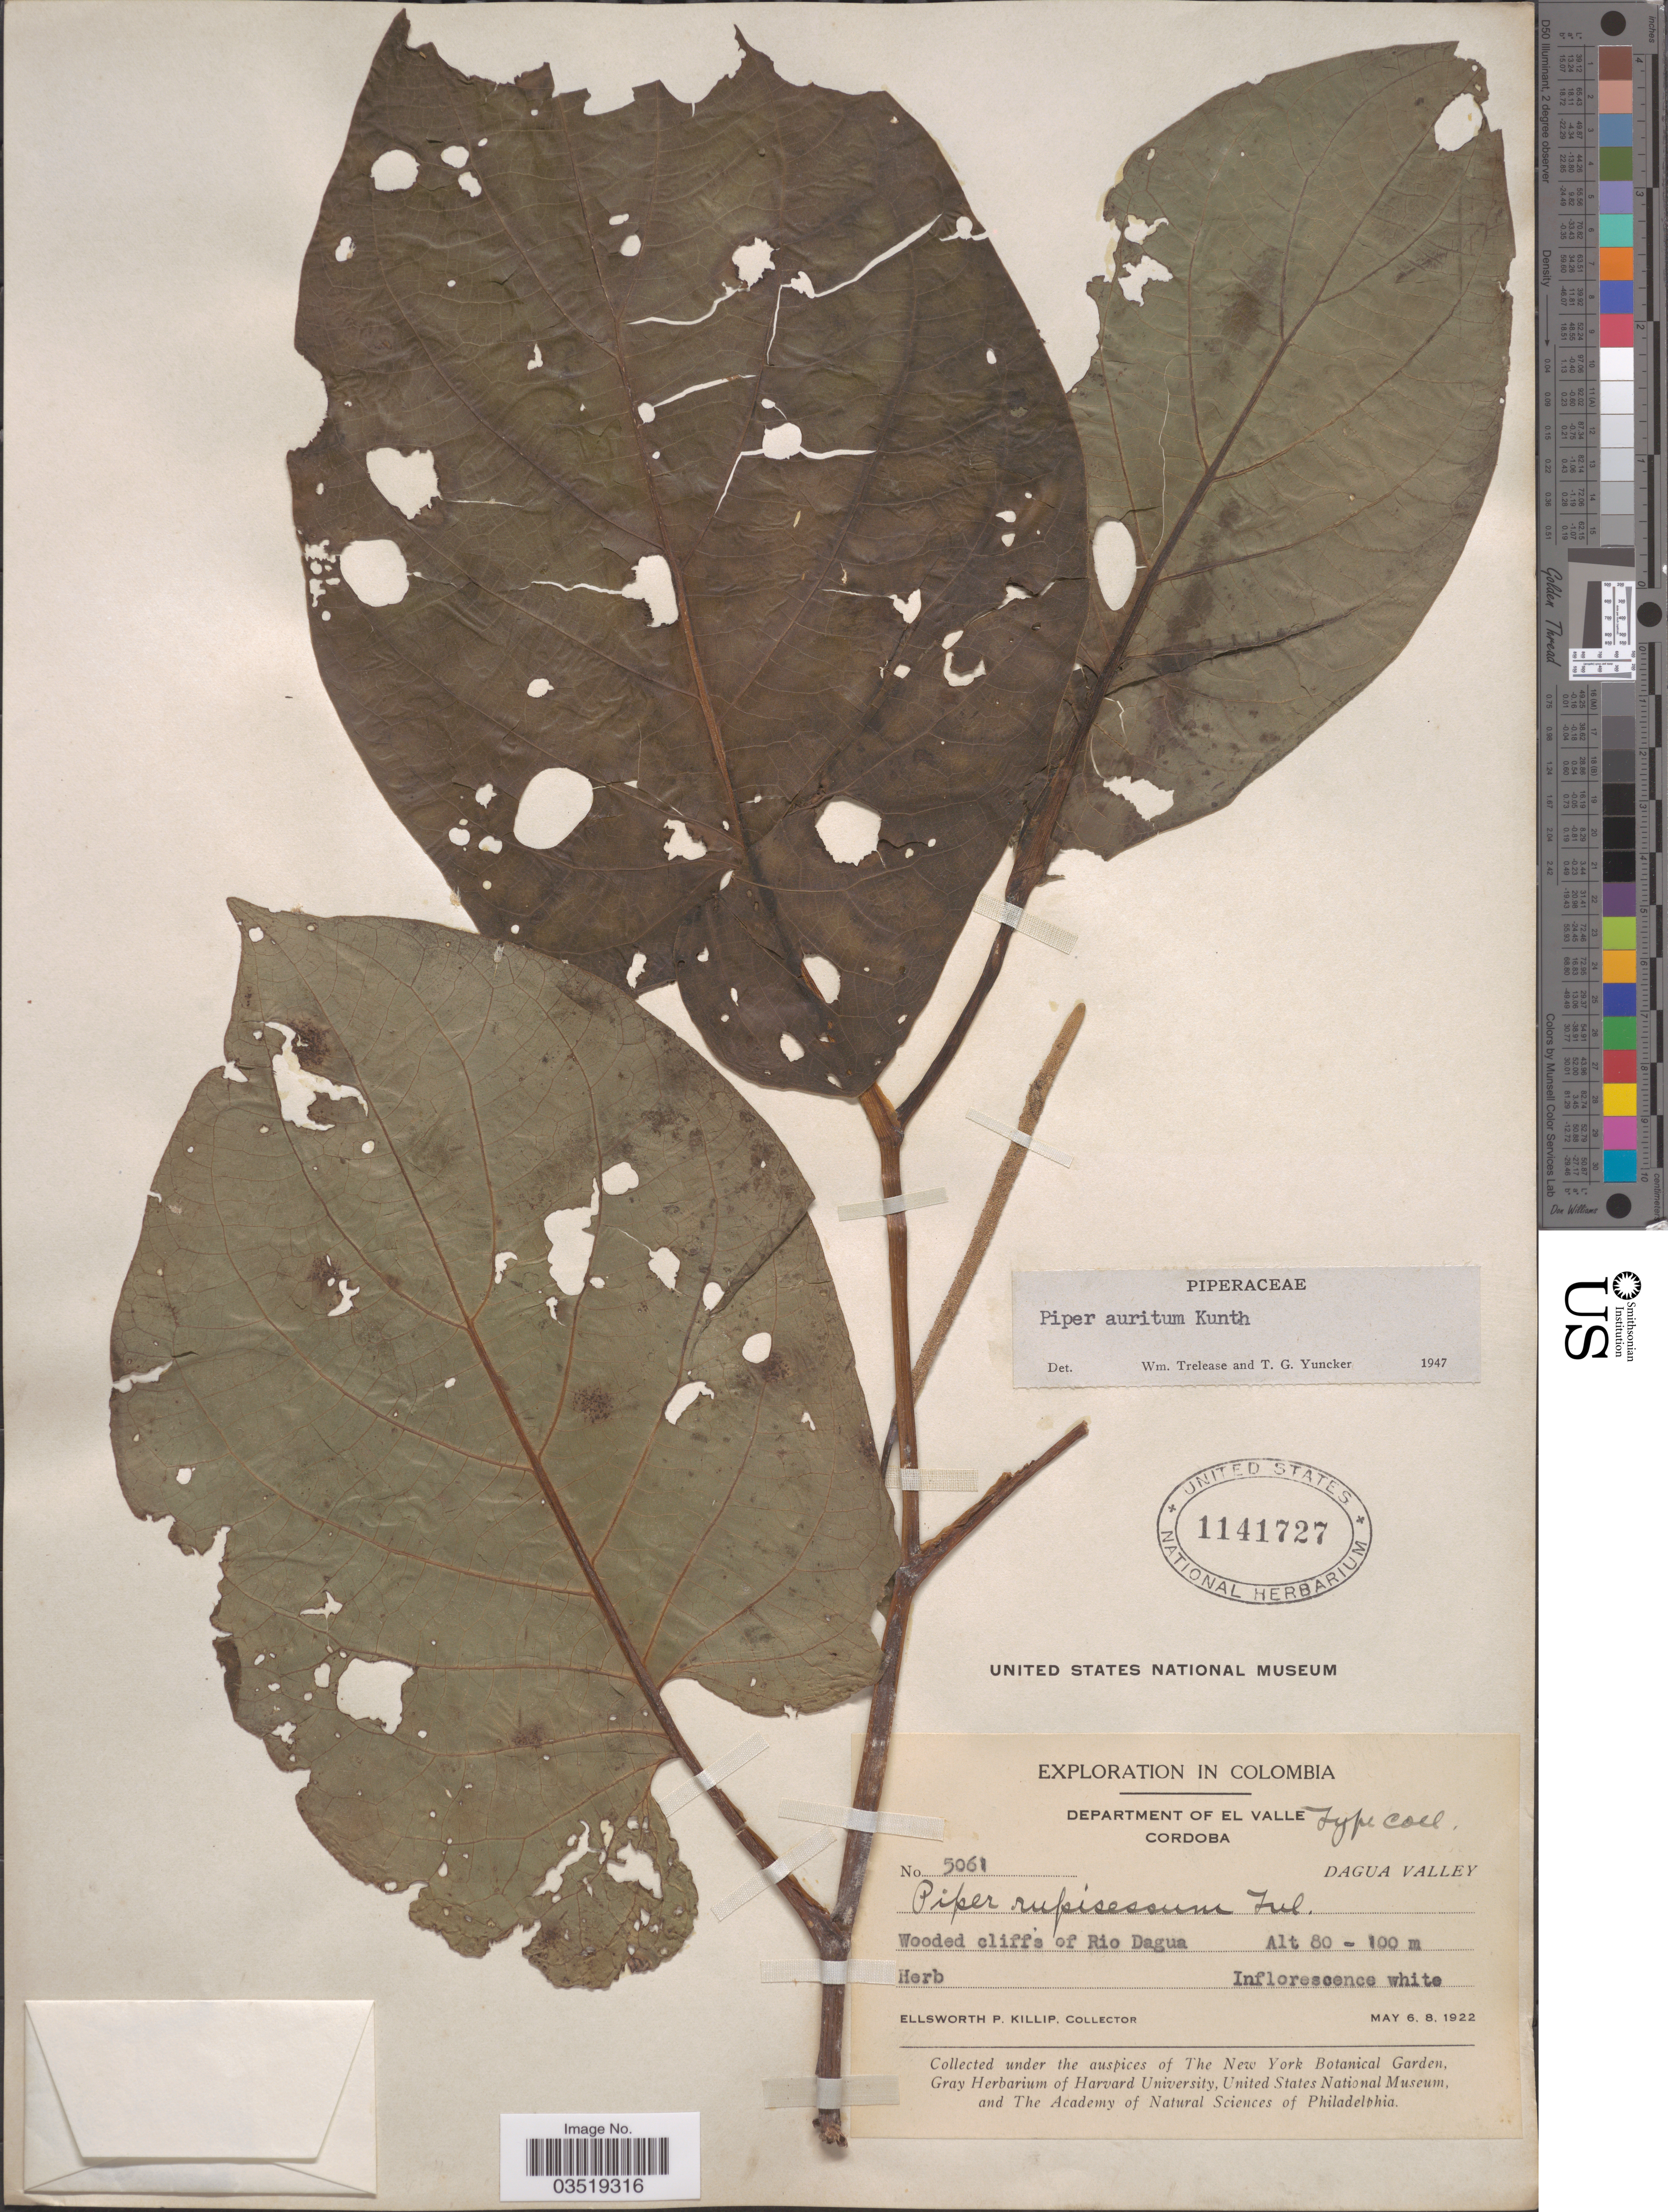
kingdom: Plantae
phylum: Tracheophyta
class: Magnoliopsida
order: Piperales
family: Piperaceae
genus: Piper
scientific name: Piper auritum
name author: Kunth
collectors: E. P. Killip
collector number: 5061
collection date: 1922-05-06/1922-05-08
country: Colombia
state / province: Valle del Cauca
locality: Department of El Valle. Cordoba, Dagua Valley. Wooded cliffs of Rio Dagua.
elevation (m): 80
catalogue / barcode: US 1141727